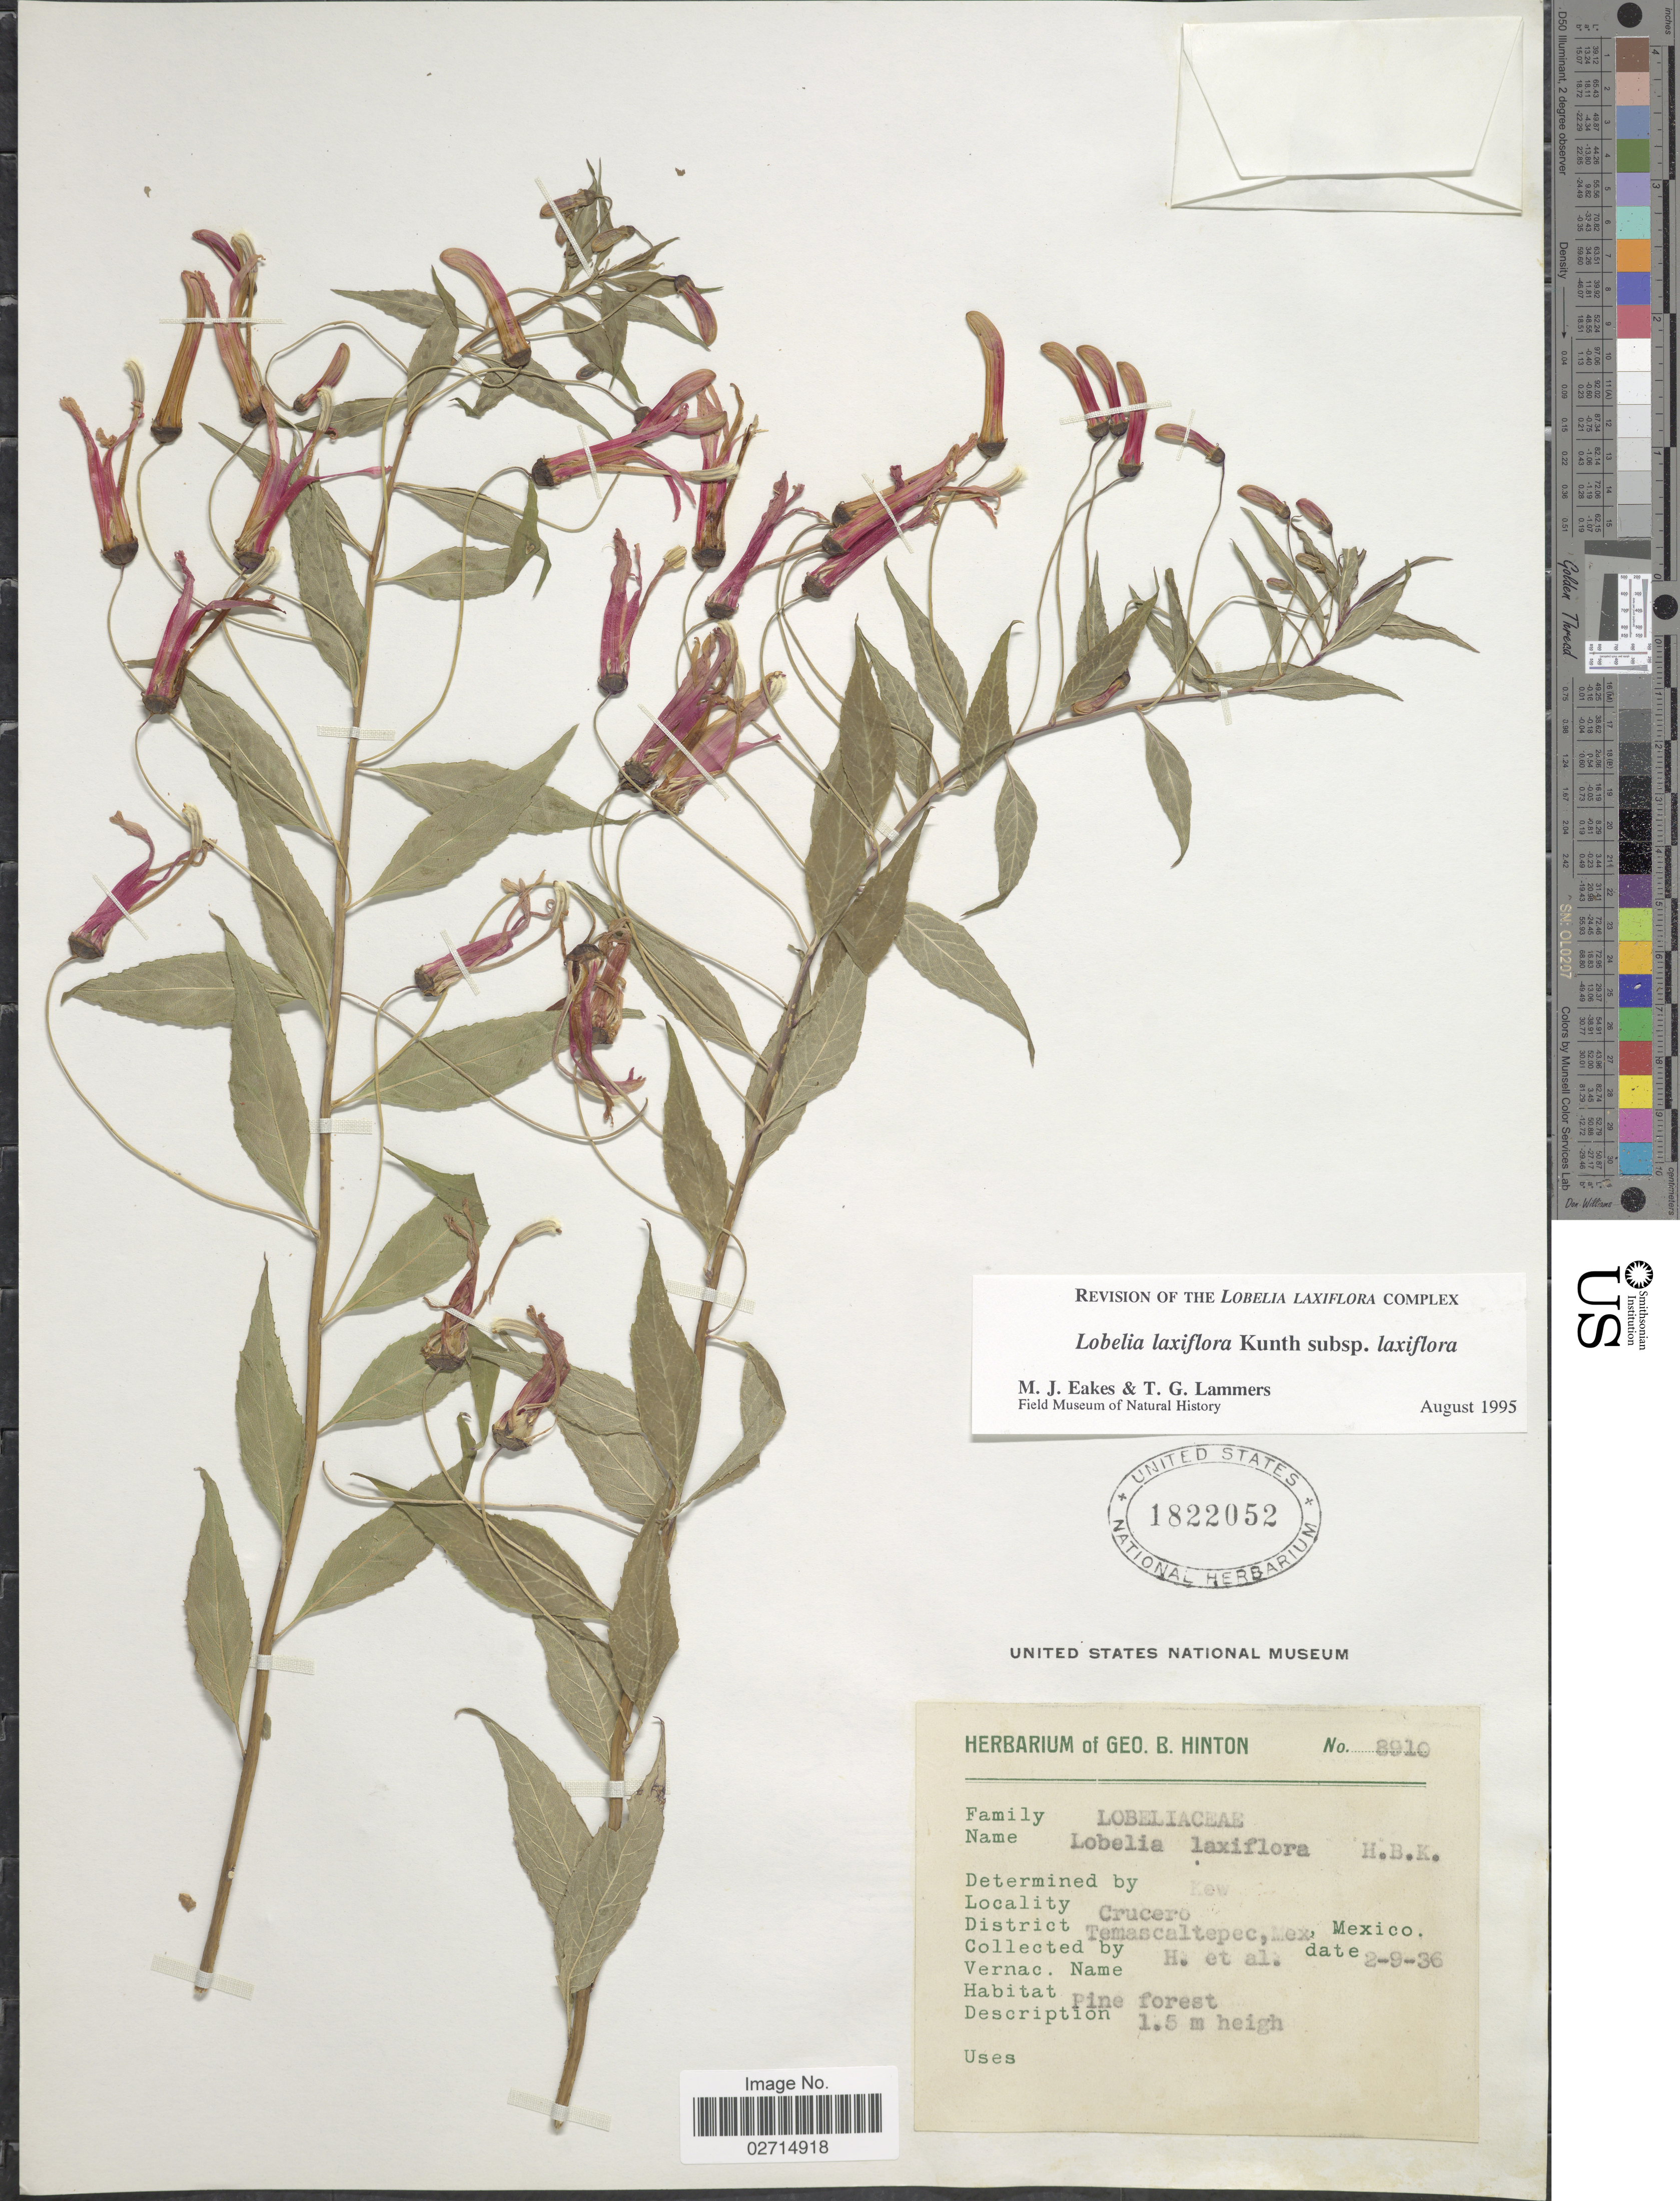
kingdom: Plantae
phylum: Tracheophyta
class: Magnoliopsida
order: Asterales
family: Campanulaceae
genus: Lobelia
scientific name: Lobelia laxiflora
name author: Kunth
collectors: G. B. Hinton & et al.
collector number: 8910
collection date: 1936-02-09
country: Mexico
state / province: México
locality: Crucero, District Temascaltepec, Mex., Mexico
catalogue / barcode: US 1822052